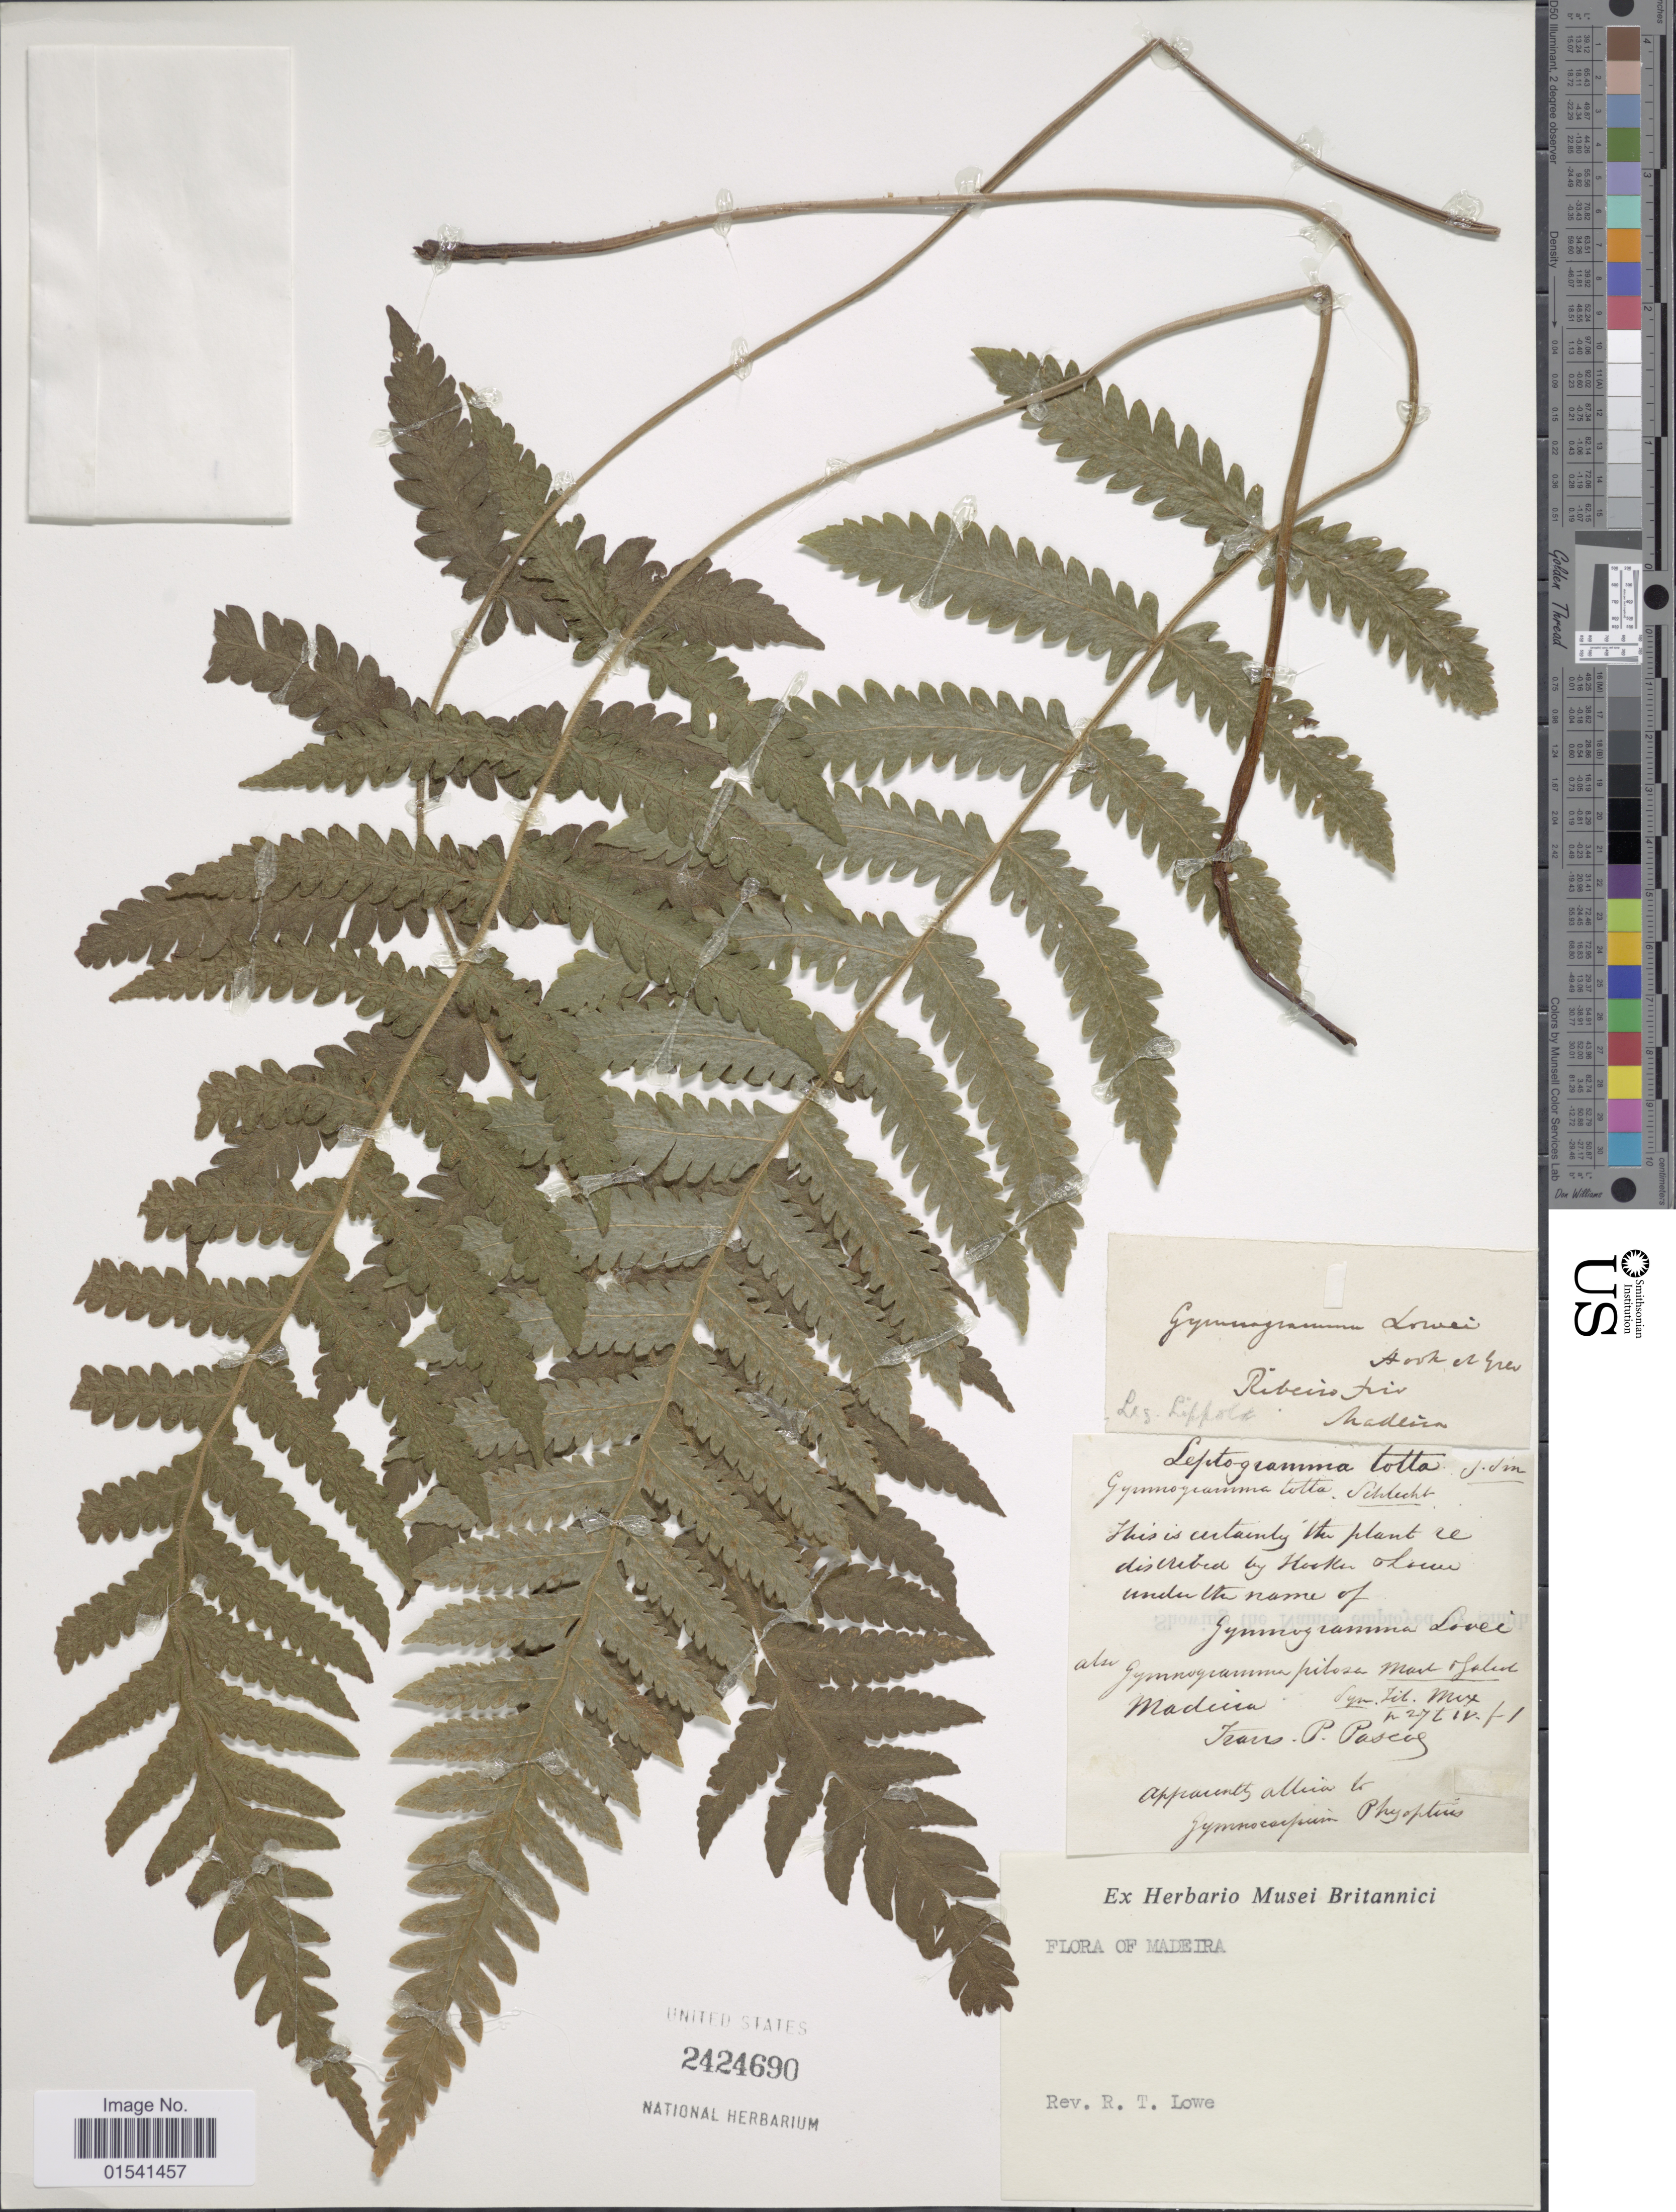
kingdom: Plantae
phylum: Tracheophyta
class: Polypodiopsida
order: Polypodiales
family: Thelypteridaceae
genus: Stegnogramma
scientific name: Stegnogramma pozoi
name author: (Lag.) K. Iwats.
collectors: R. T. Lowe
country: Portugal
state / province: Madeira (Aut. Reg.)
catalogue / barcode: US 2424690